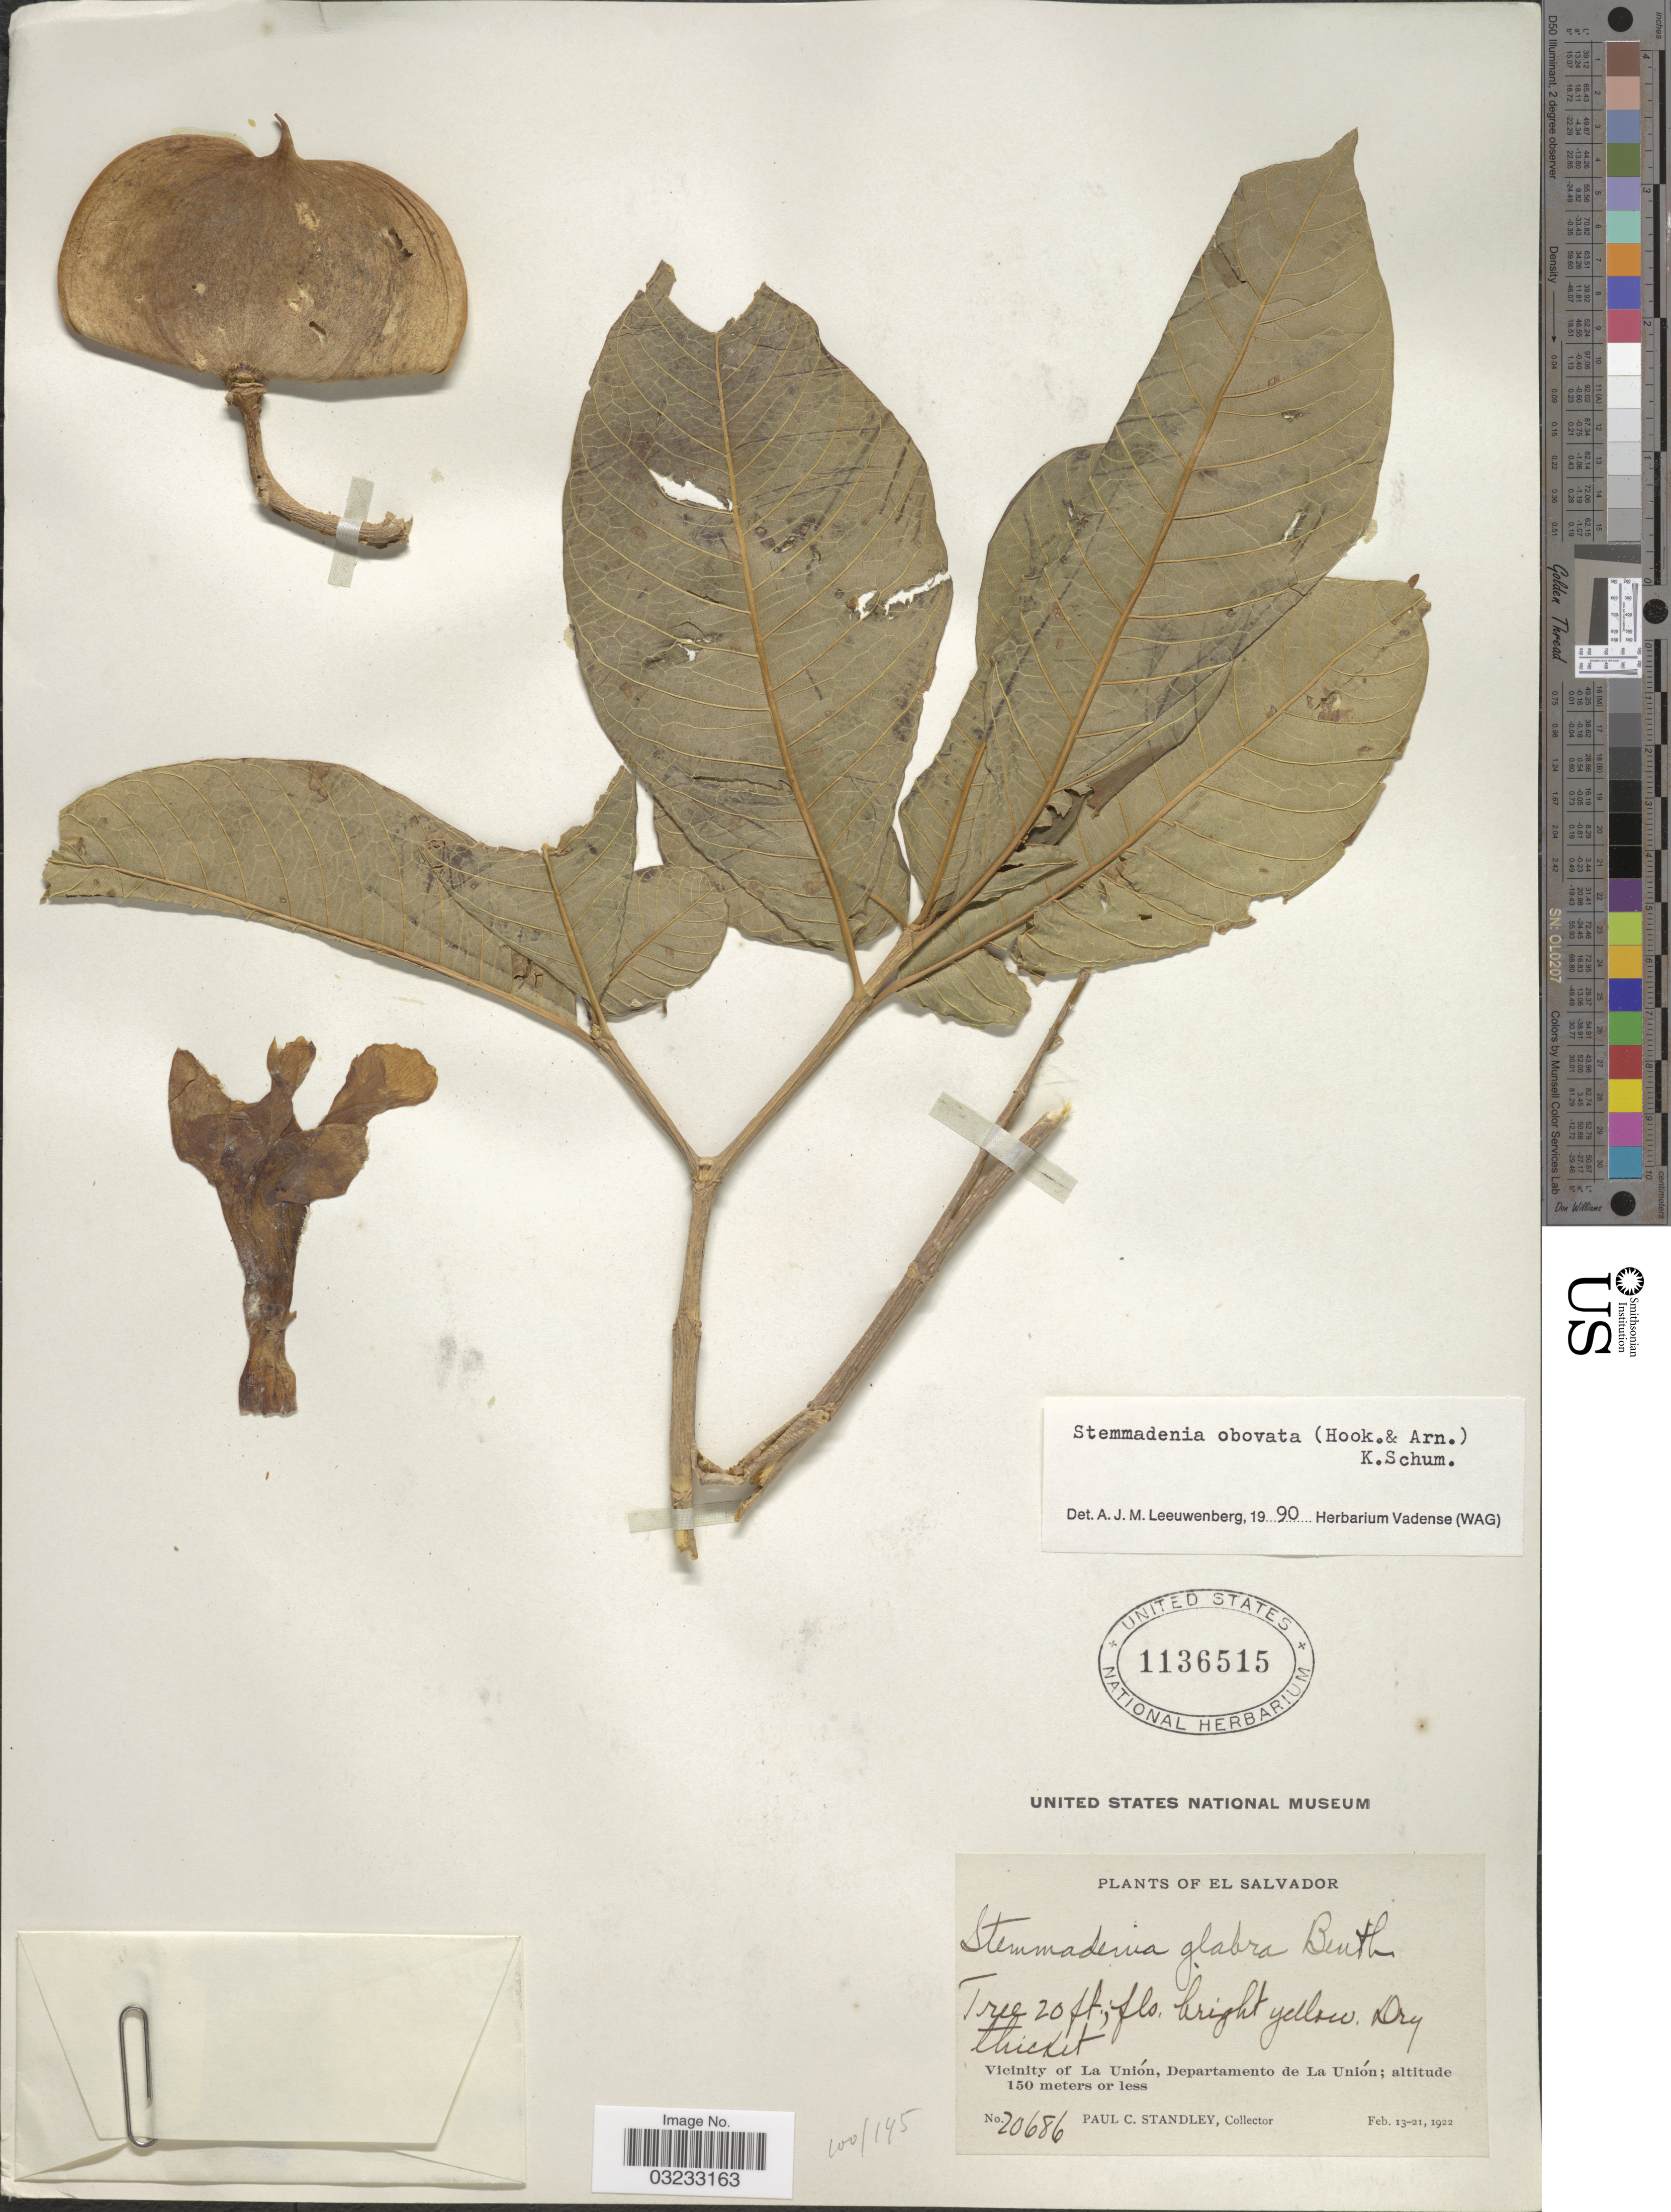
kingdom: Plantae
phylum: Tracheophyta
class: Magnoliopsida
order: Gentianales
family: Apocynaceae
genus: Stemmadenia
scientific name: Stemmadenia obovata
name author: (Hook. & Arn.) K. Schum.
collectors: P. C. Standley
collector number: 20686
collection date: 1922-02-13/1922-02-21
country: El Salvador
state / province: La Union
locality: Vicinity of La Unión, Departamento de La Unión.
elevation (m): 150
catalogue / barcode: US 1136515